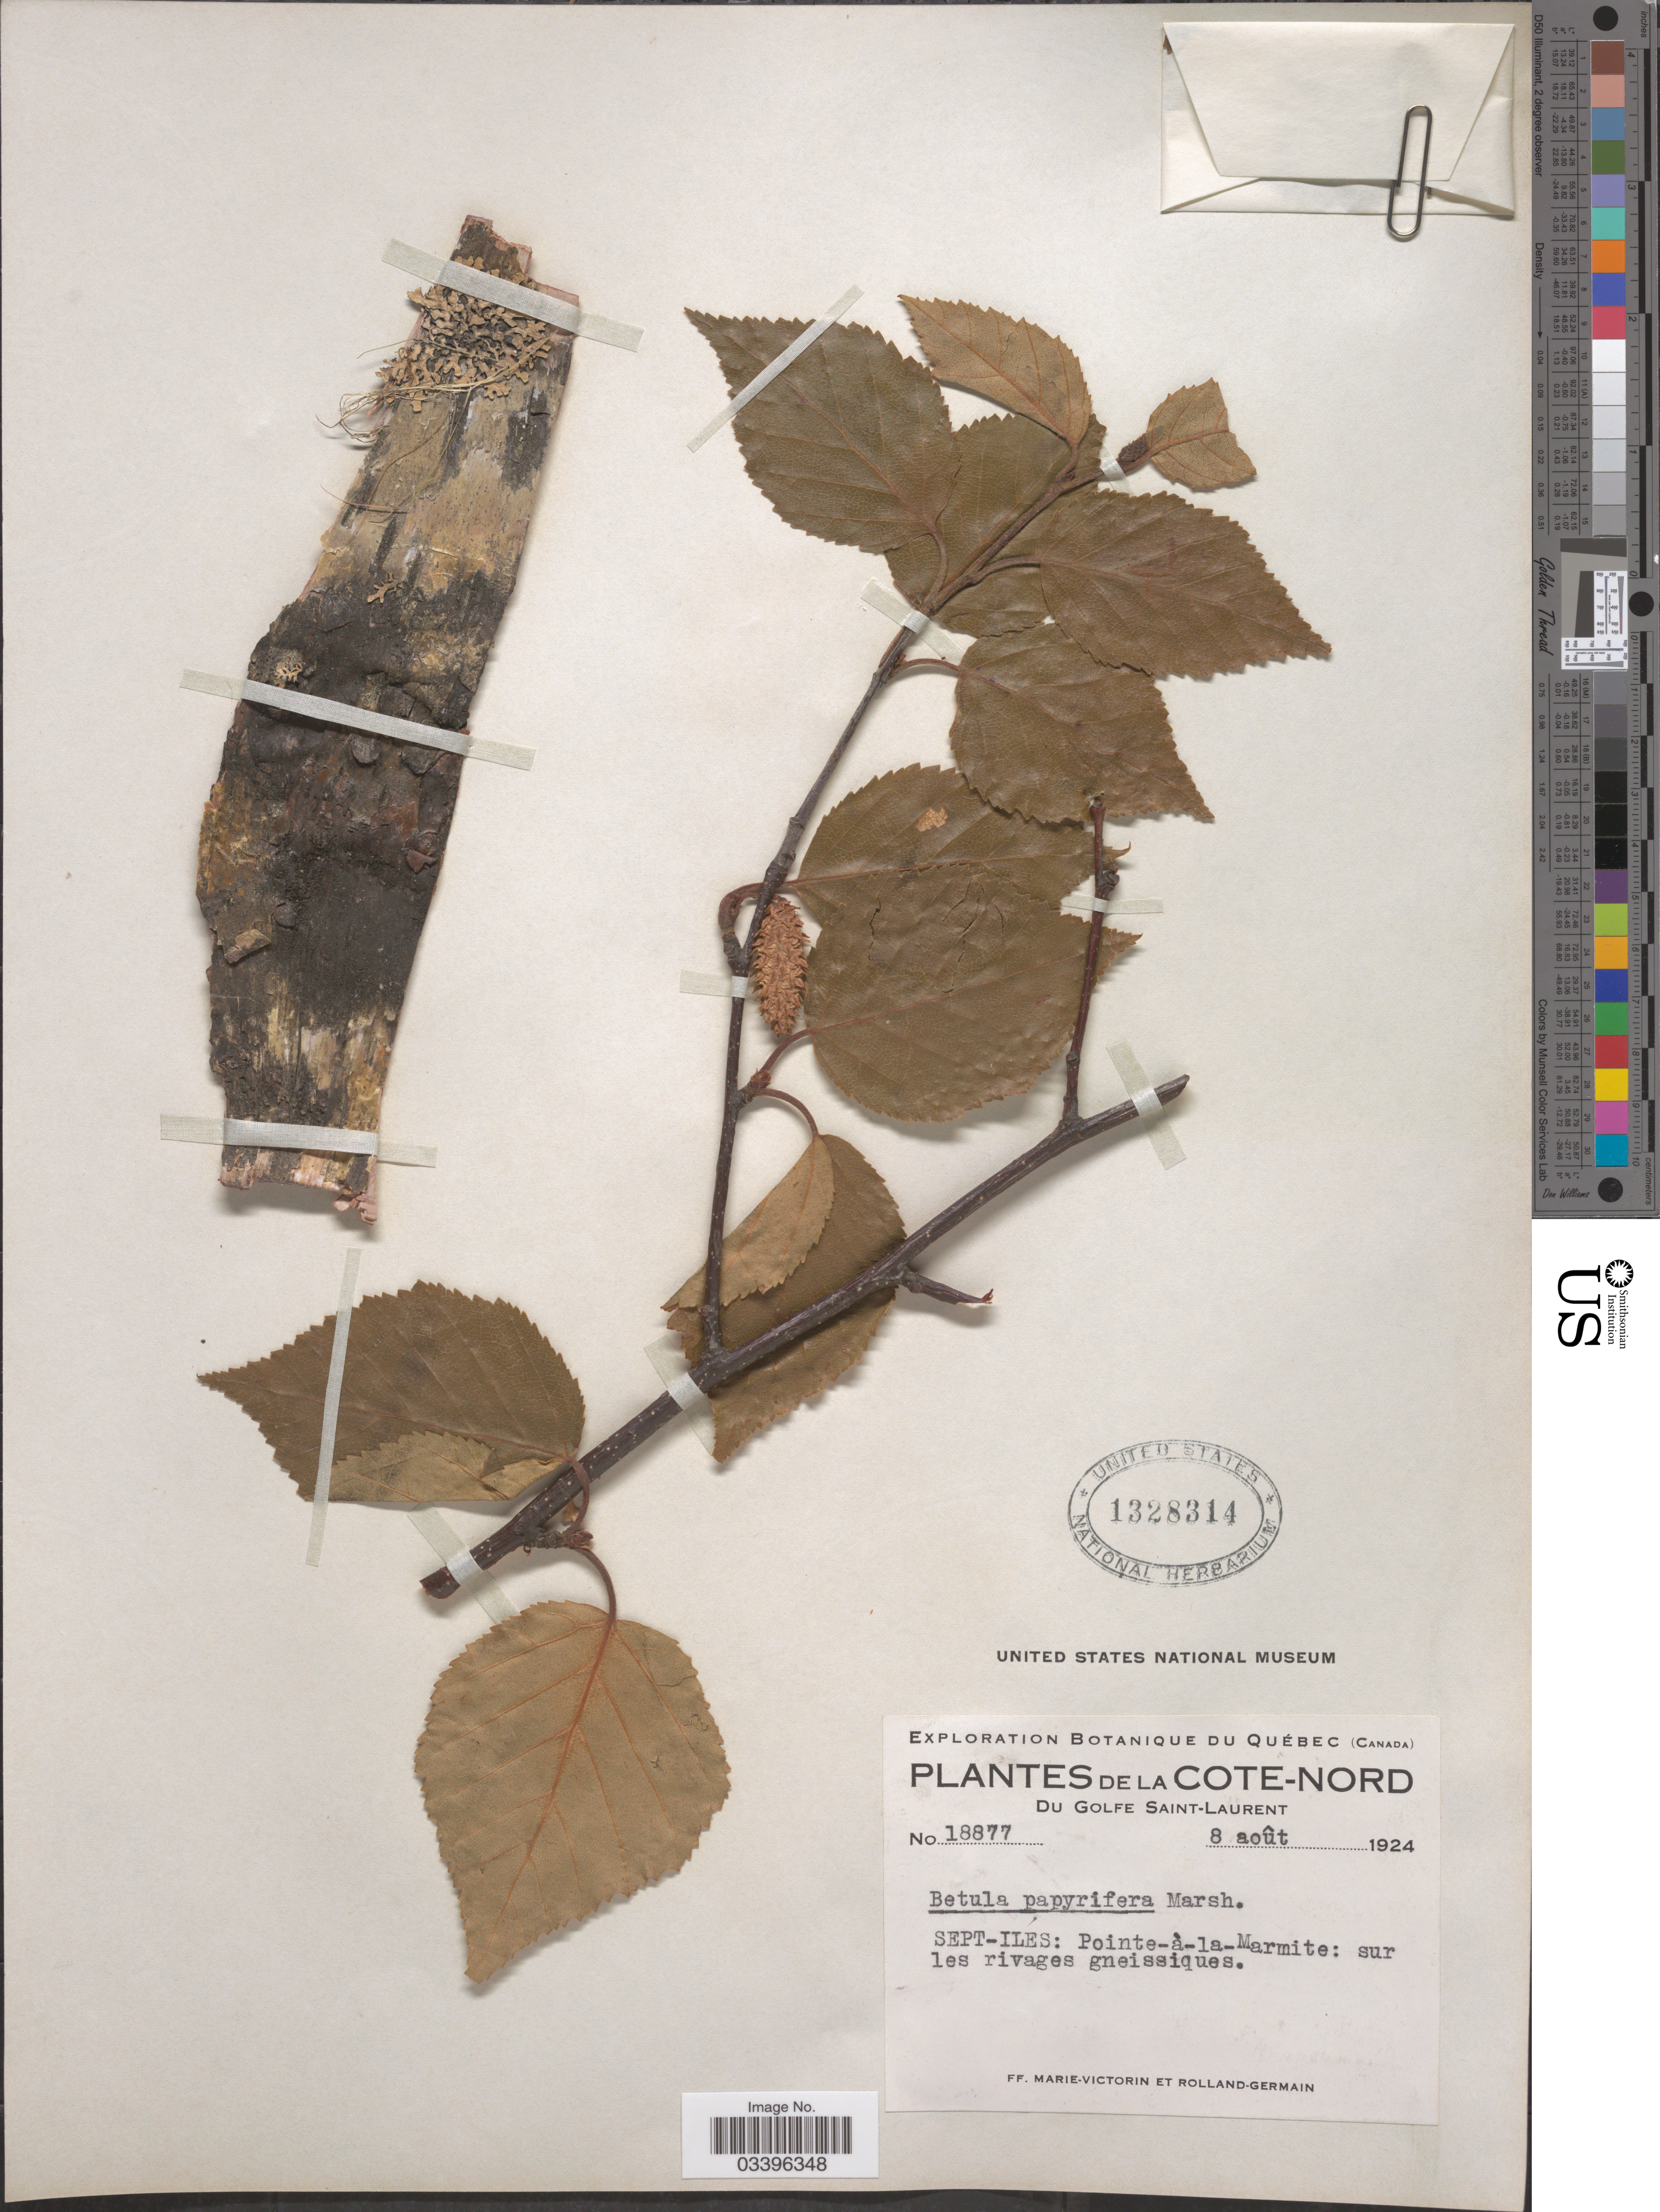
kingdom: Plantae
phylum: Tracheophyta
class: Magnoliopsida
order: Fagales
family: Betulaceae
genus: Betula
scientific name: Betula papyrifera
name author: Marshall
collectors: F. Marie-Victorin & Rolland-Germain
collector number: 18877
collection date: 1924-08-08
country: Canada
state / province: Quebec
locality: Cote-Nord. Du Golfe Saint-Laurent. Sept-Iles: Pointe-à-la-Marmite.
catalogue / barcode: US 1328314